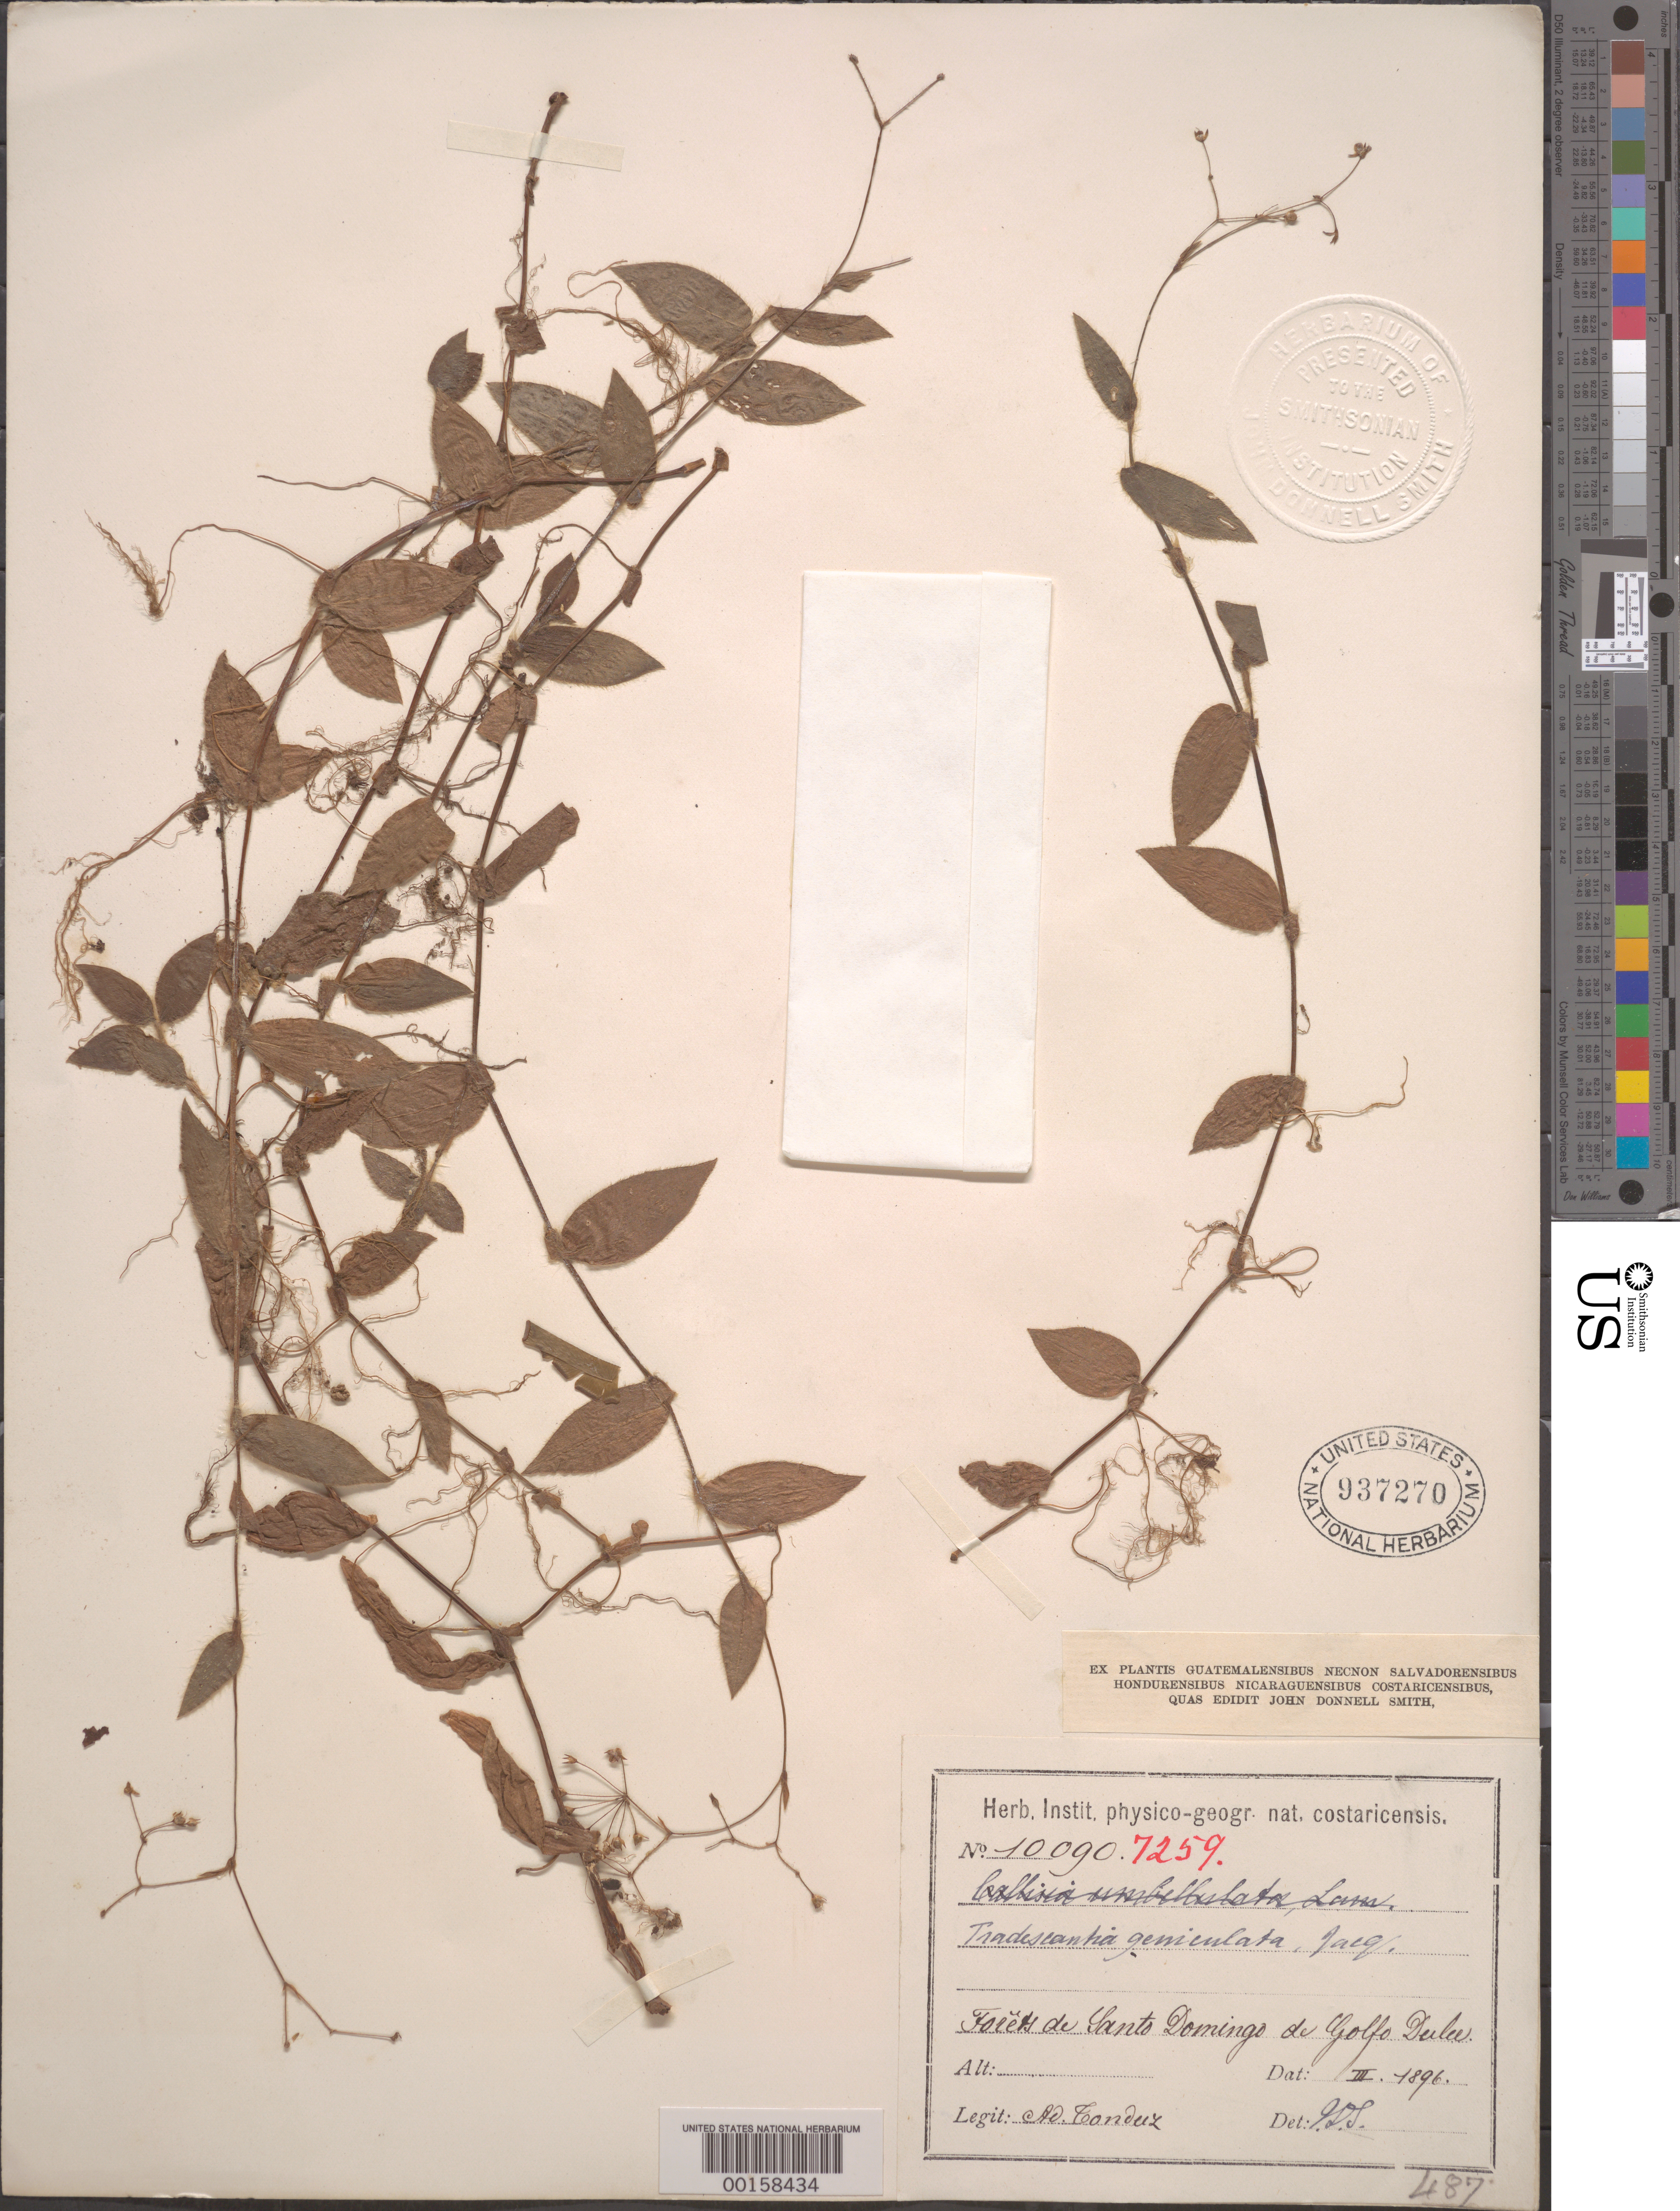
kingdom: Plantae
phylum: Tracheophyta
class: Liliopsida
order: Commelinales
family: Commelinaceae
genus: Gibasis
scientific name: Gibasis geniculata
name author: (Jacq.) Rohweder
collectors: A. Tonduz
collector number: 10090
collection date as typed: Mar 1896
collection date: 1896-03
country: Costa Rica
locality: Santo Domingo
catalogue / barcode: US 937270